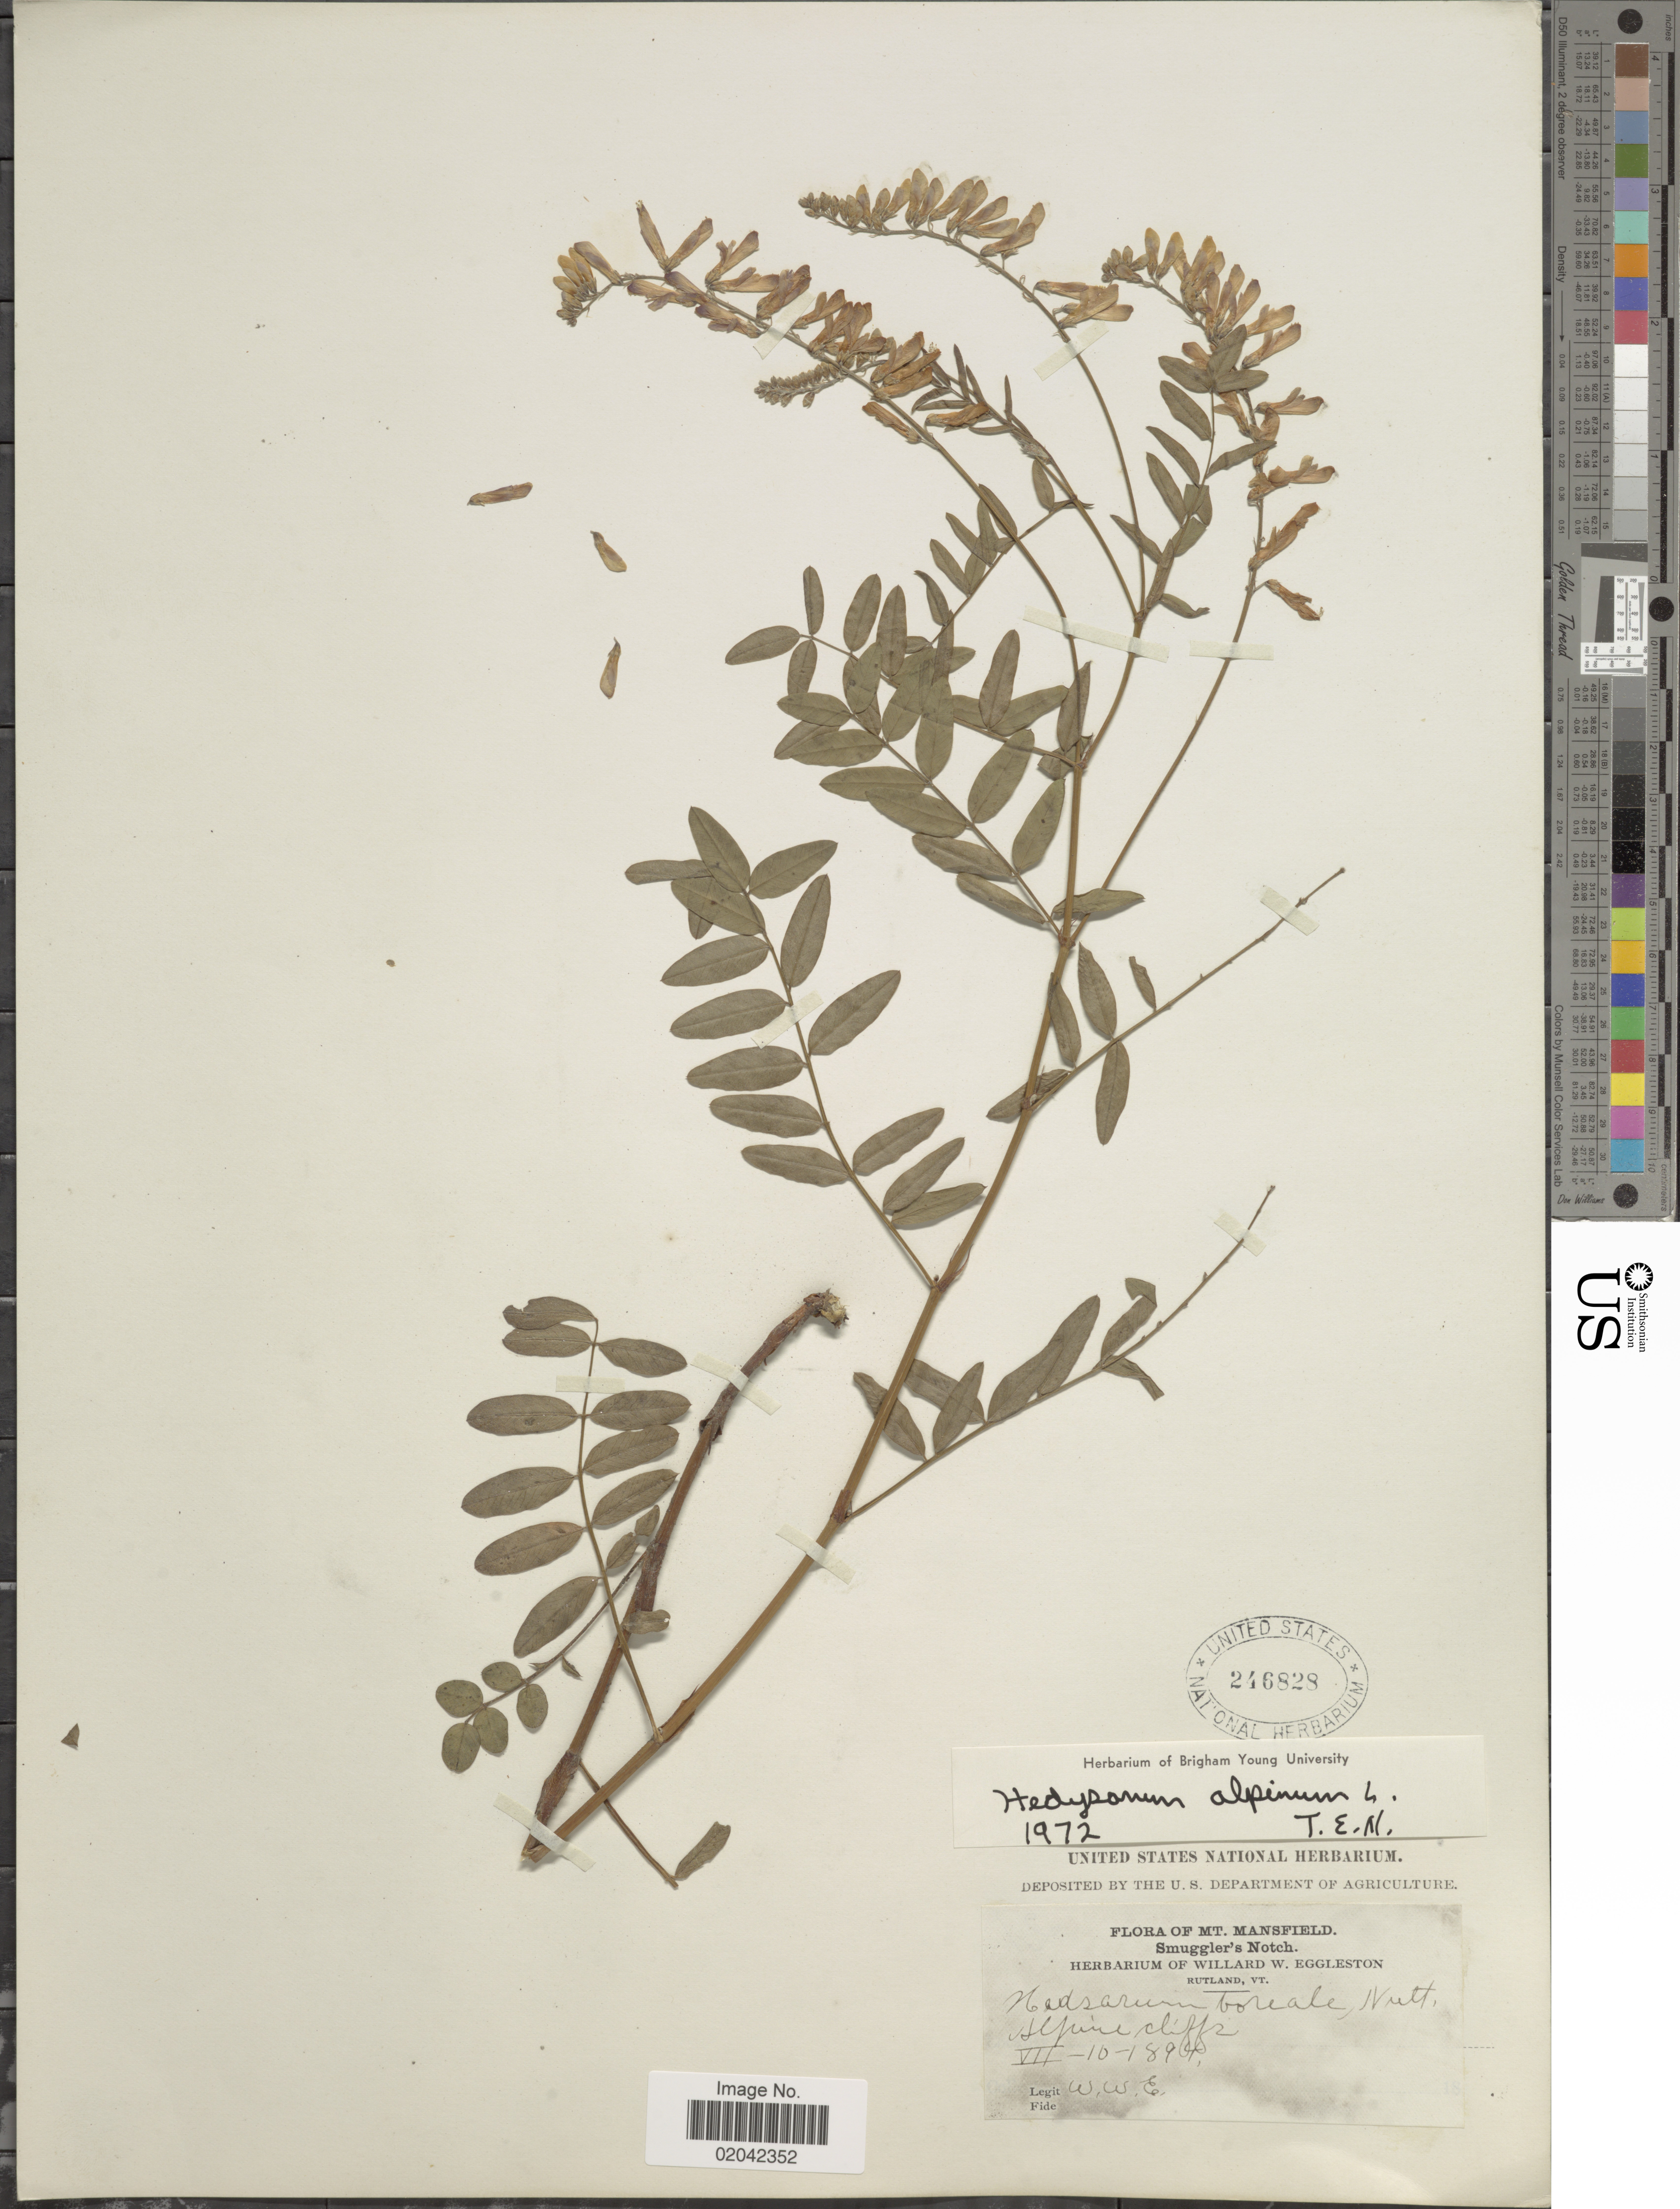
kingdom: Plantae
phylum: Tracheophyta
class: Magnoliopsida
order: Fabales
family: Fabaceae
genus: Hedysarum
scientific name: Hedysarum alpinum var. americanum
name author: Michx. ex Pursh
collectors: W. W. Eggleston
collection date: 1894-07-10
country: United States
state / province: Vermont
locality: Mt. Masnfield, Smuggler's Notch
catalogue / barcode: US 246828